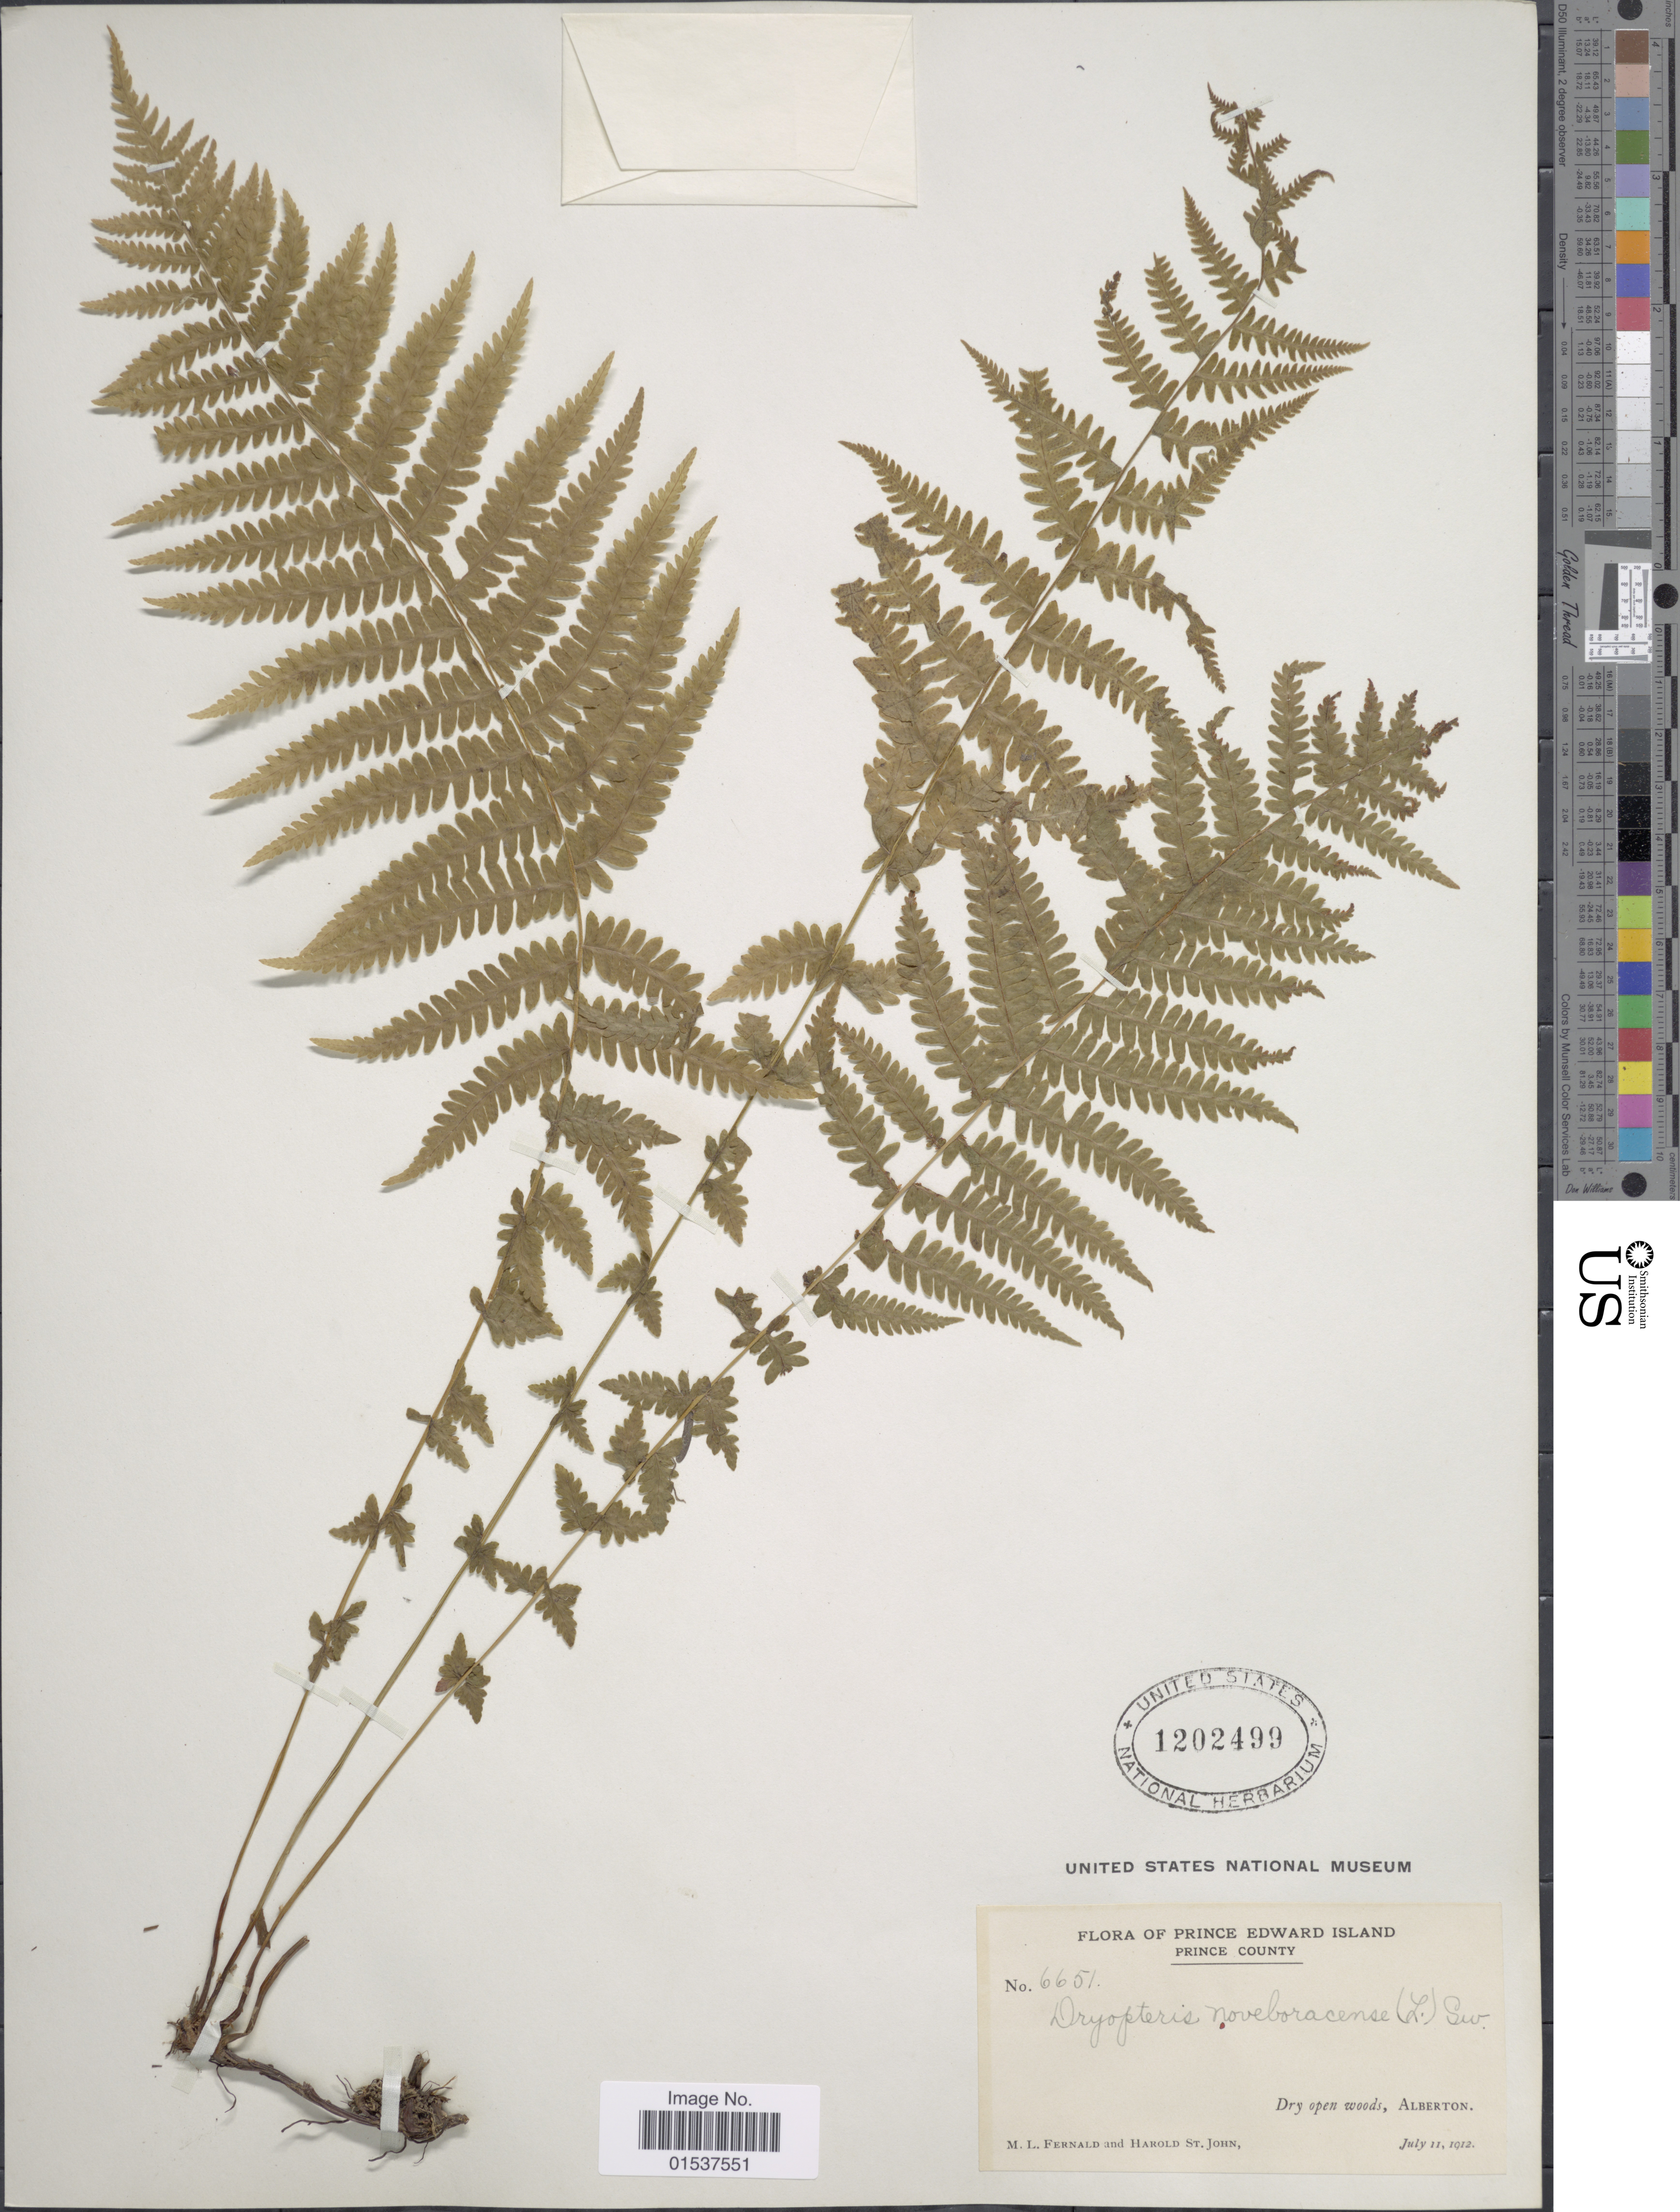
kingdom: Plantae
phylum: Tracheophyta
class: Polypodiopsida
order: Polypodiales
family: Thelypteridaceae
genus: Parathelypteris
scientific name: Parathelypteris noveboracensis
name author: (L.) Ching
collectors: M. L. Fernald & H. St. John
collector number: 6651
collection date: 1912-07-11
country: Canada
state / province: Prince Edward Island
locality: Prince Edward Island. Prince County. Alberton.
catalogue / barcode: US 1202499